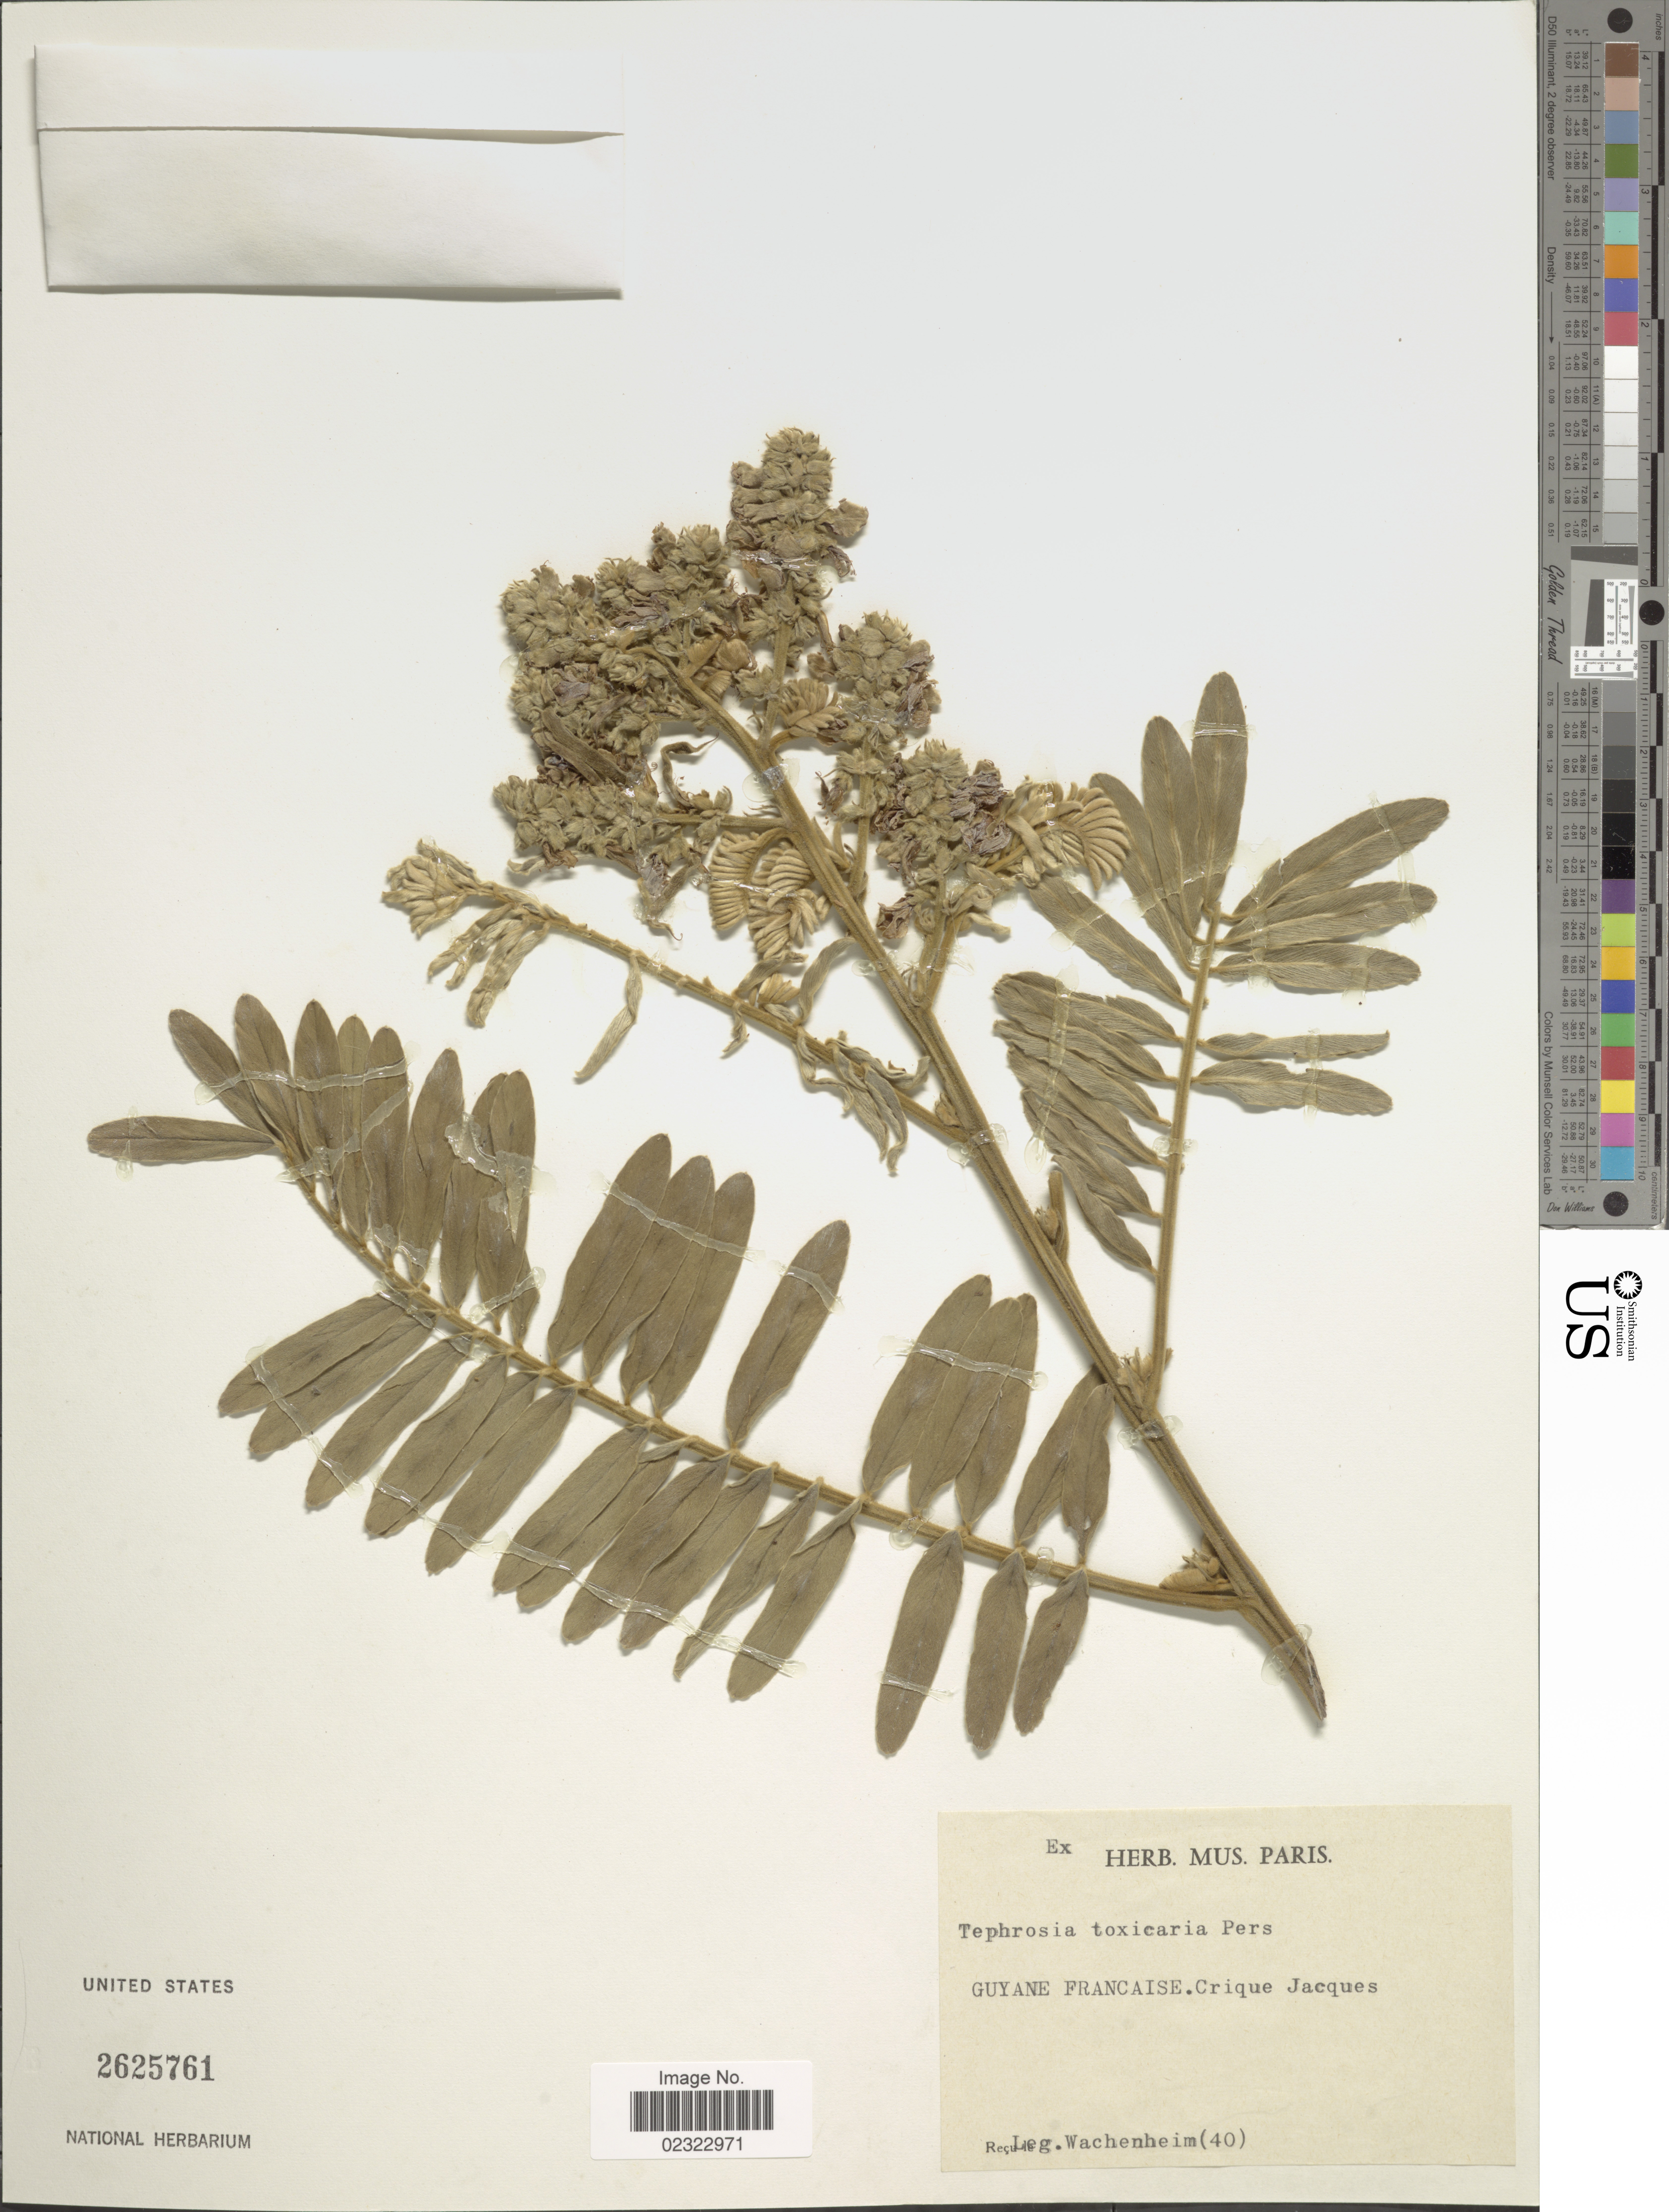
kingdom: Plantae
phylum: Tracheophyta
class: Magnoliopsida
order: Fabales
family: Fabaceae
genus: Tephrosia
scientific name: Tephrosia sinapou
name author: (Buc'hoz) A. Chev.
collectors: -. Wachenheim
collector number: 40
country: French Guiana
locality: Guyane Francaise, Crique Jacques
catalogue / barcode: US 2625761